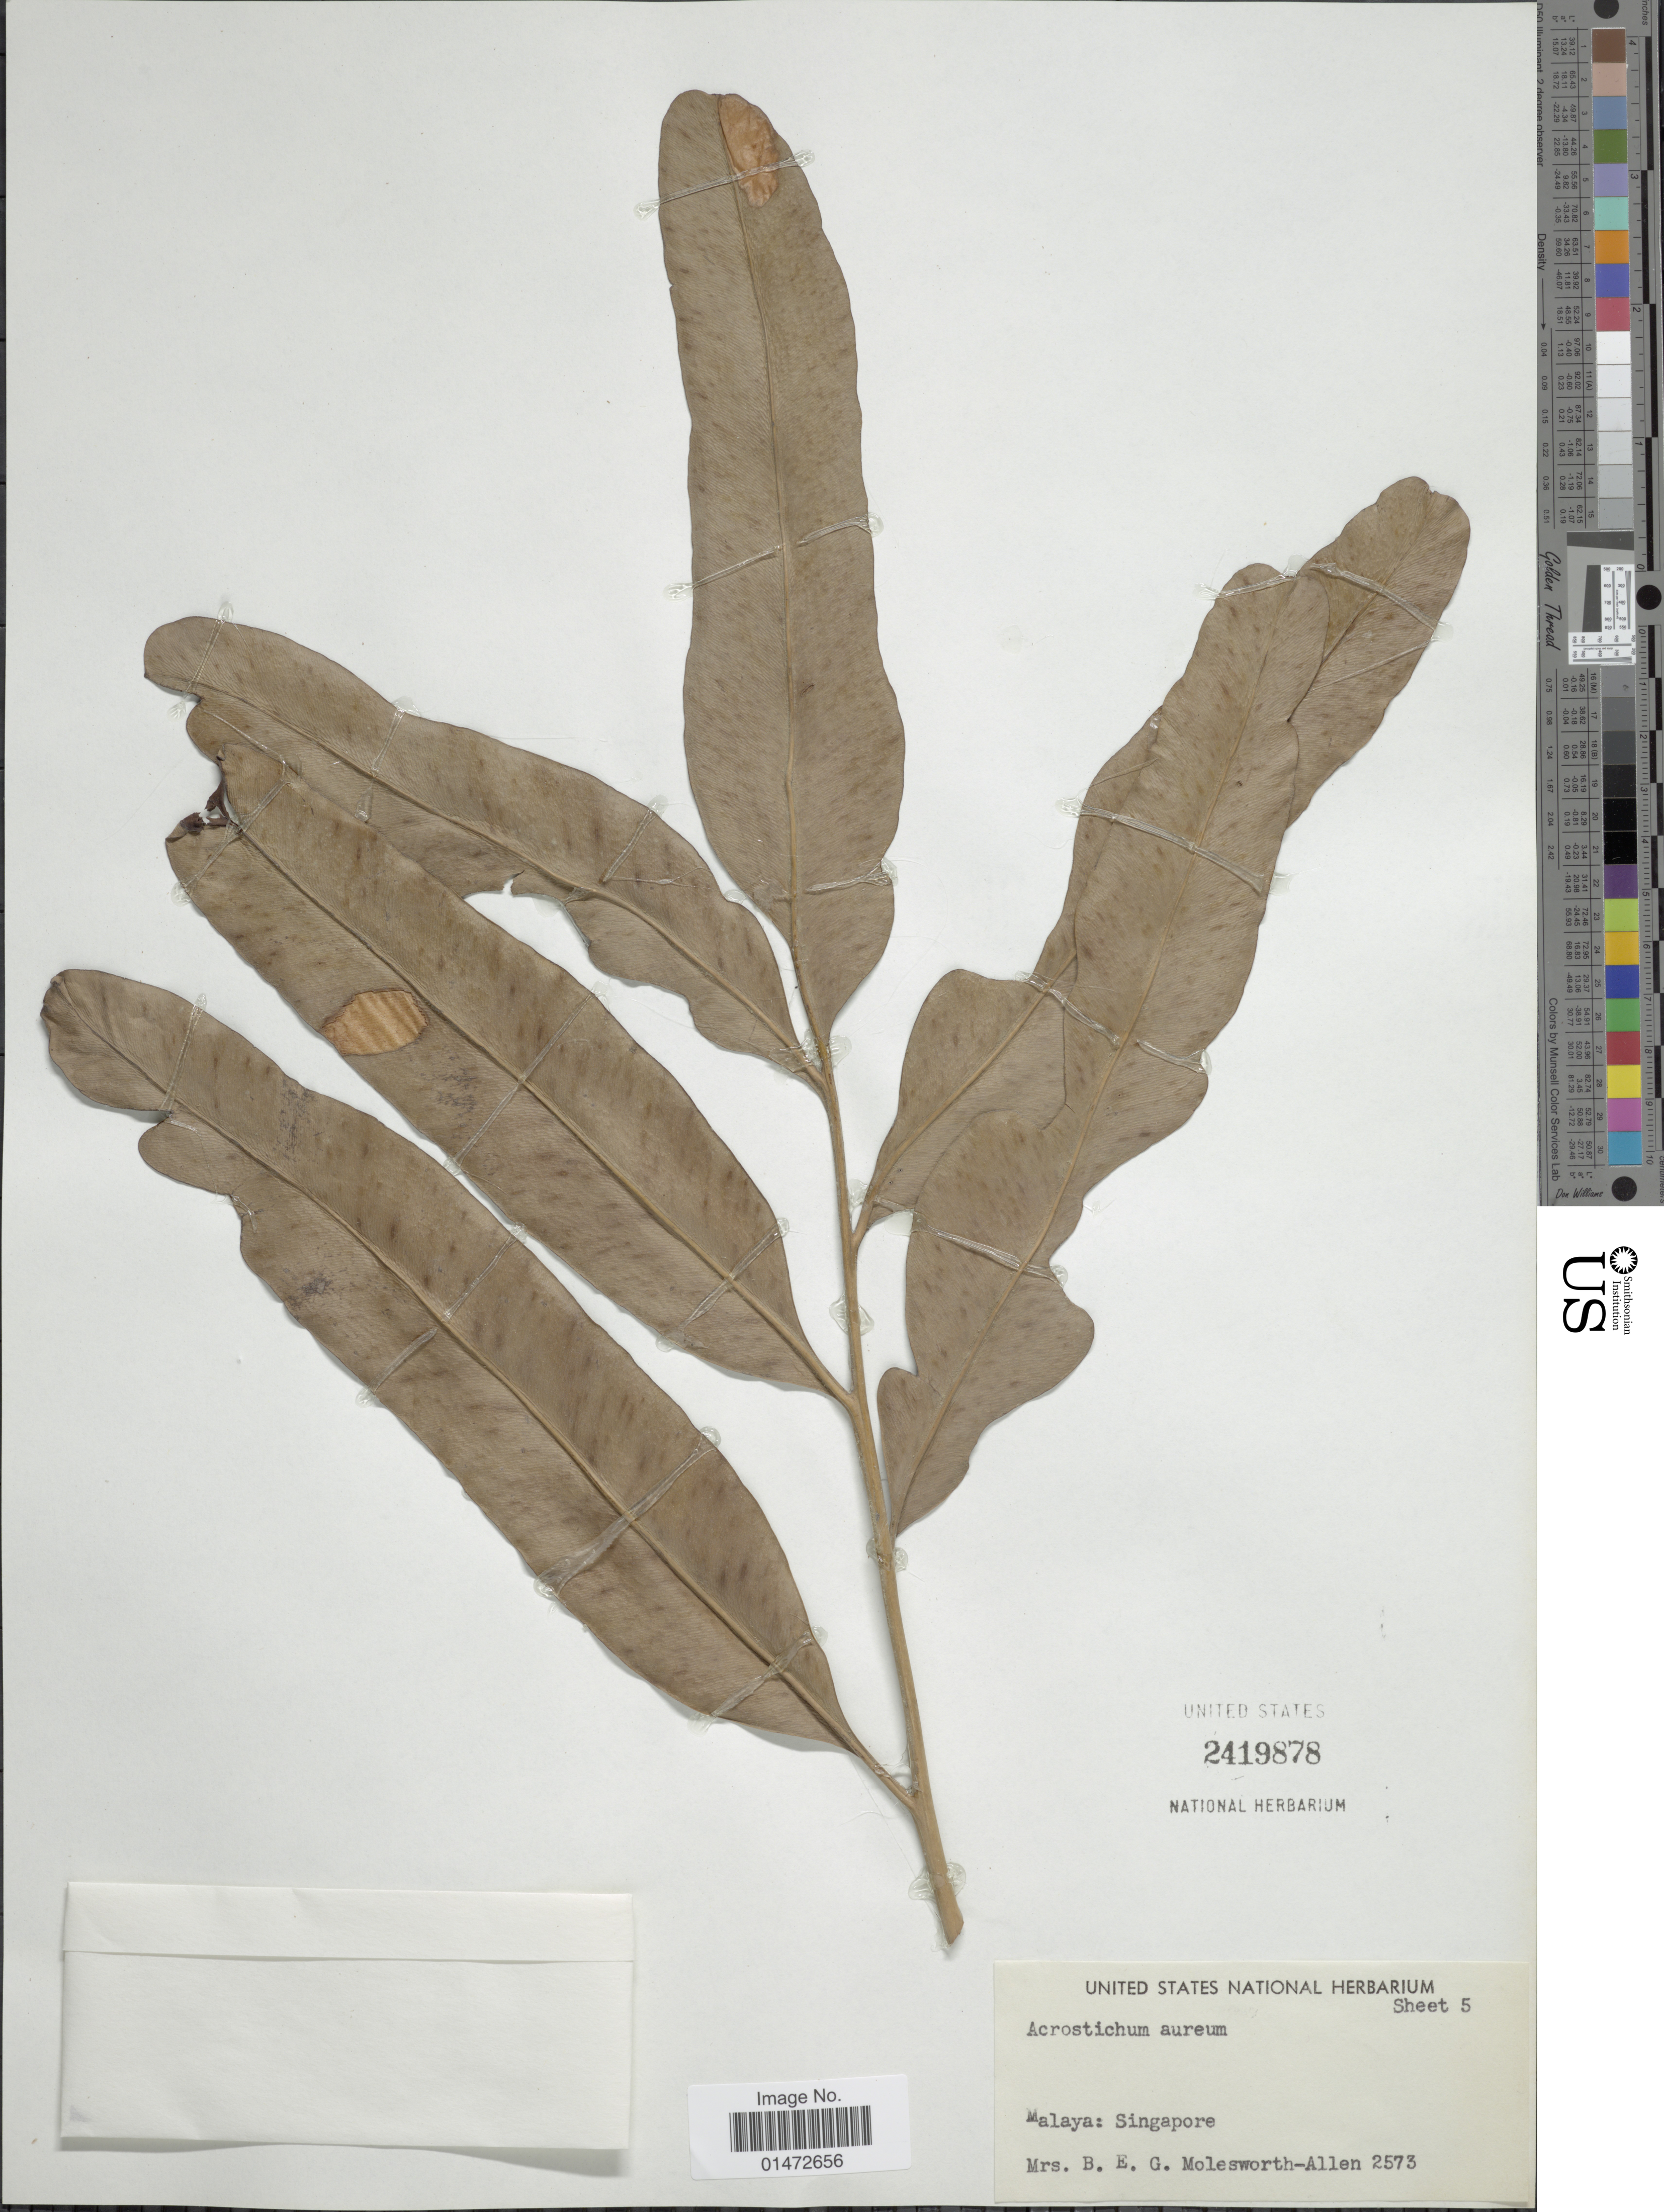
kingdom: Plantae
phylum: Tracheophyta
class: Polypodiopsida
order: Polypodiales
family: Pteridaceae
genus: Acrostichum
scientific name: Acrostichum aureum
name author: L.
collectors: Mrs. B. E. G. Molesworth-Allen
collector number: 2573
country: Singapore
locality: Malaya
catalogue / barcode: US 2419878